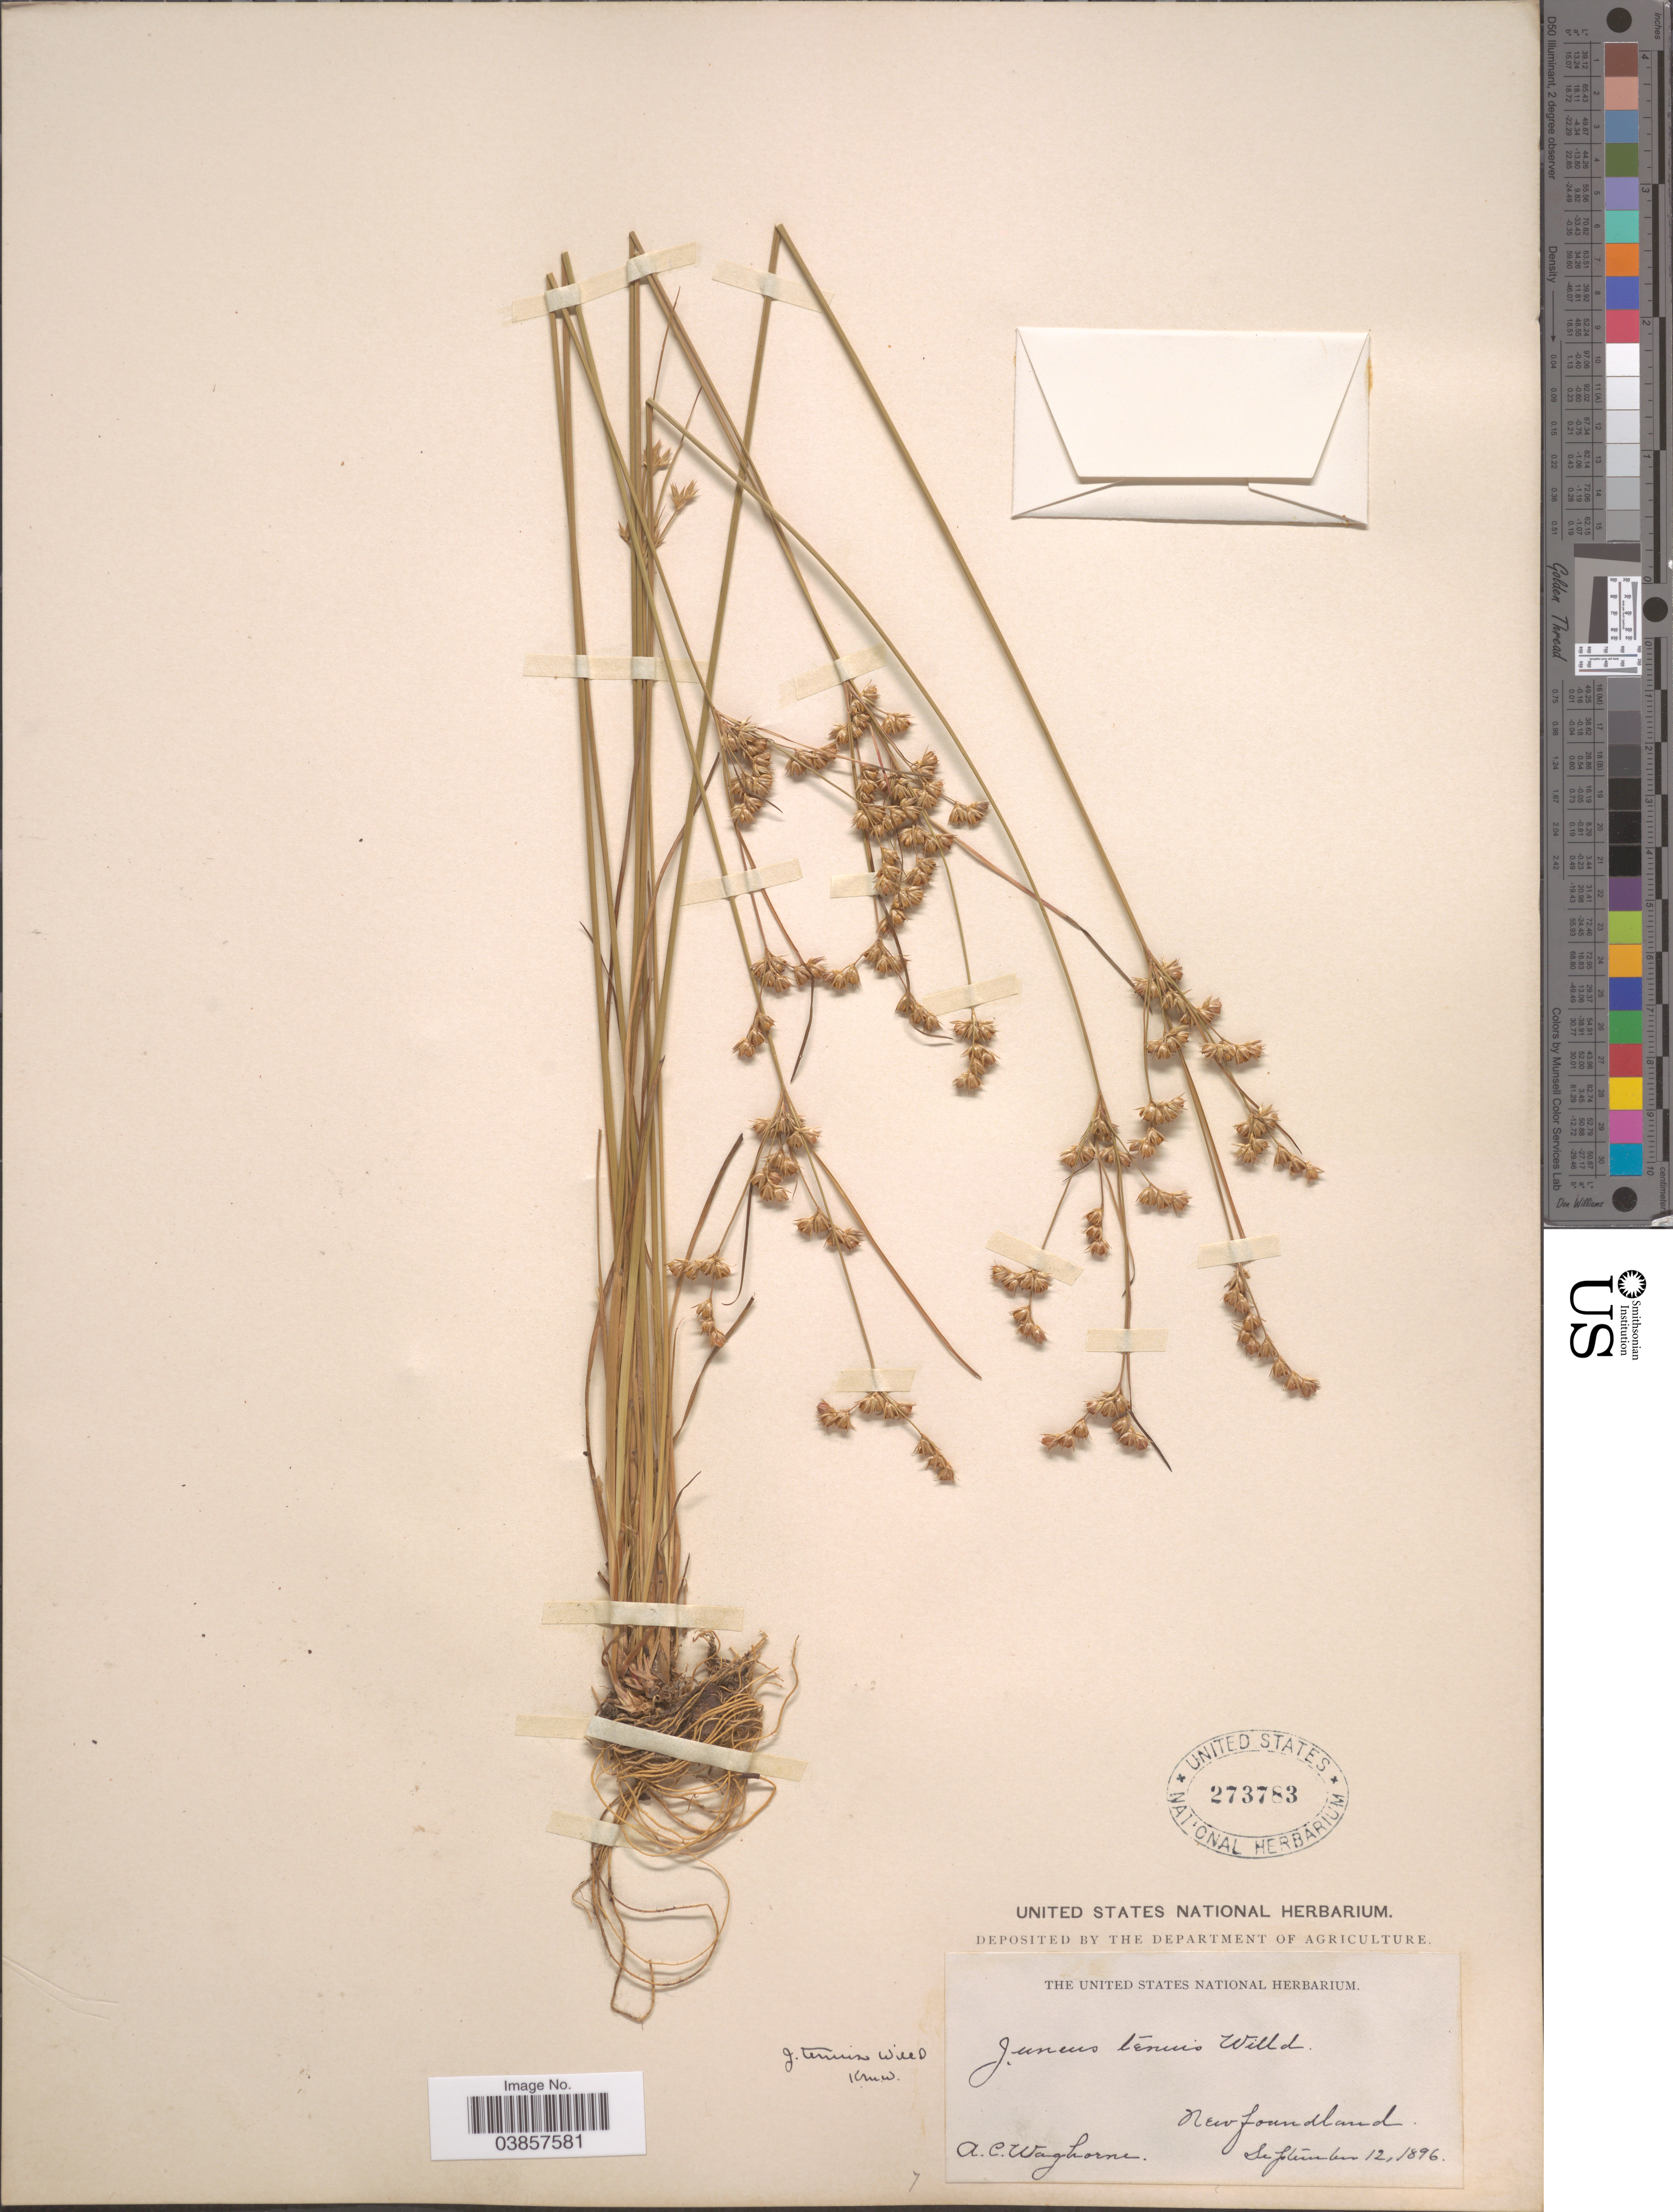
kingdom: Plantae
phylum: Tracheophyta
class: Liliopsida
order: Poales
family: Juncaceae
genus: Juncus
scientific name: Juncus tenuis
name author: Willd.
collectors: A. Waghorne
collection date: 1896-09-12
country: Canada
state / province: Newfoundland and Labrador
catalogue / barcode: US 273783